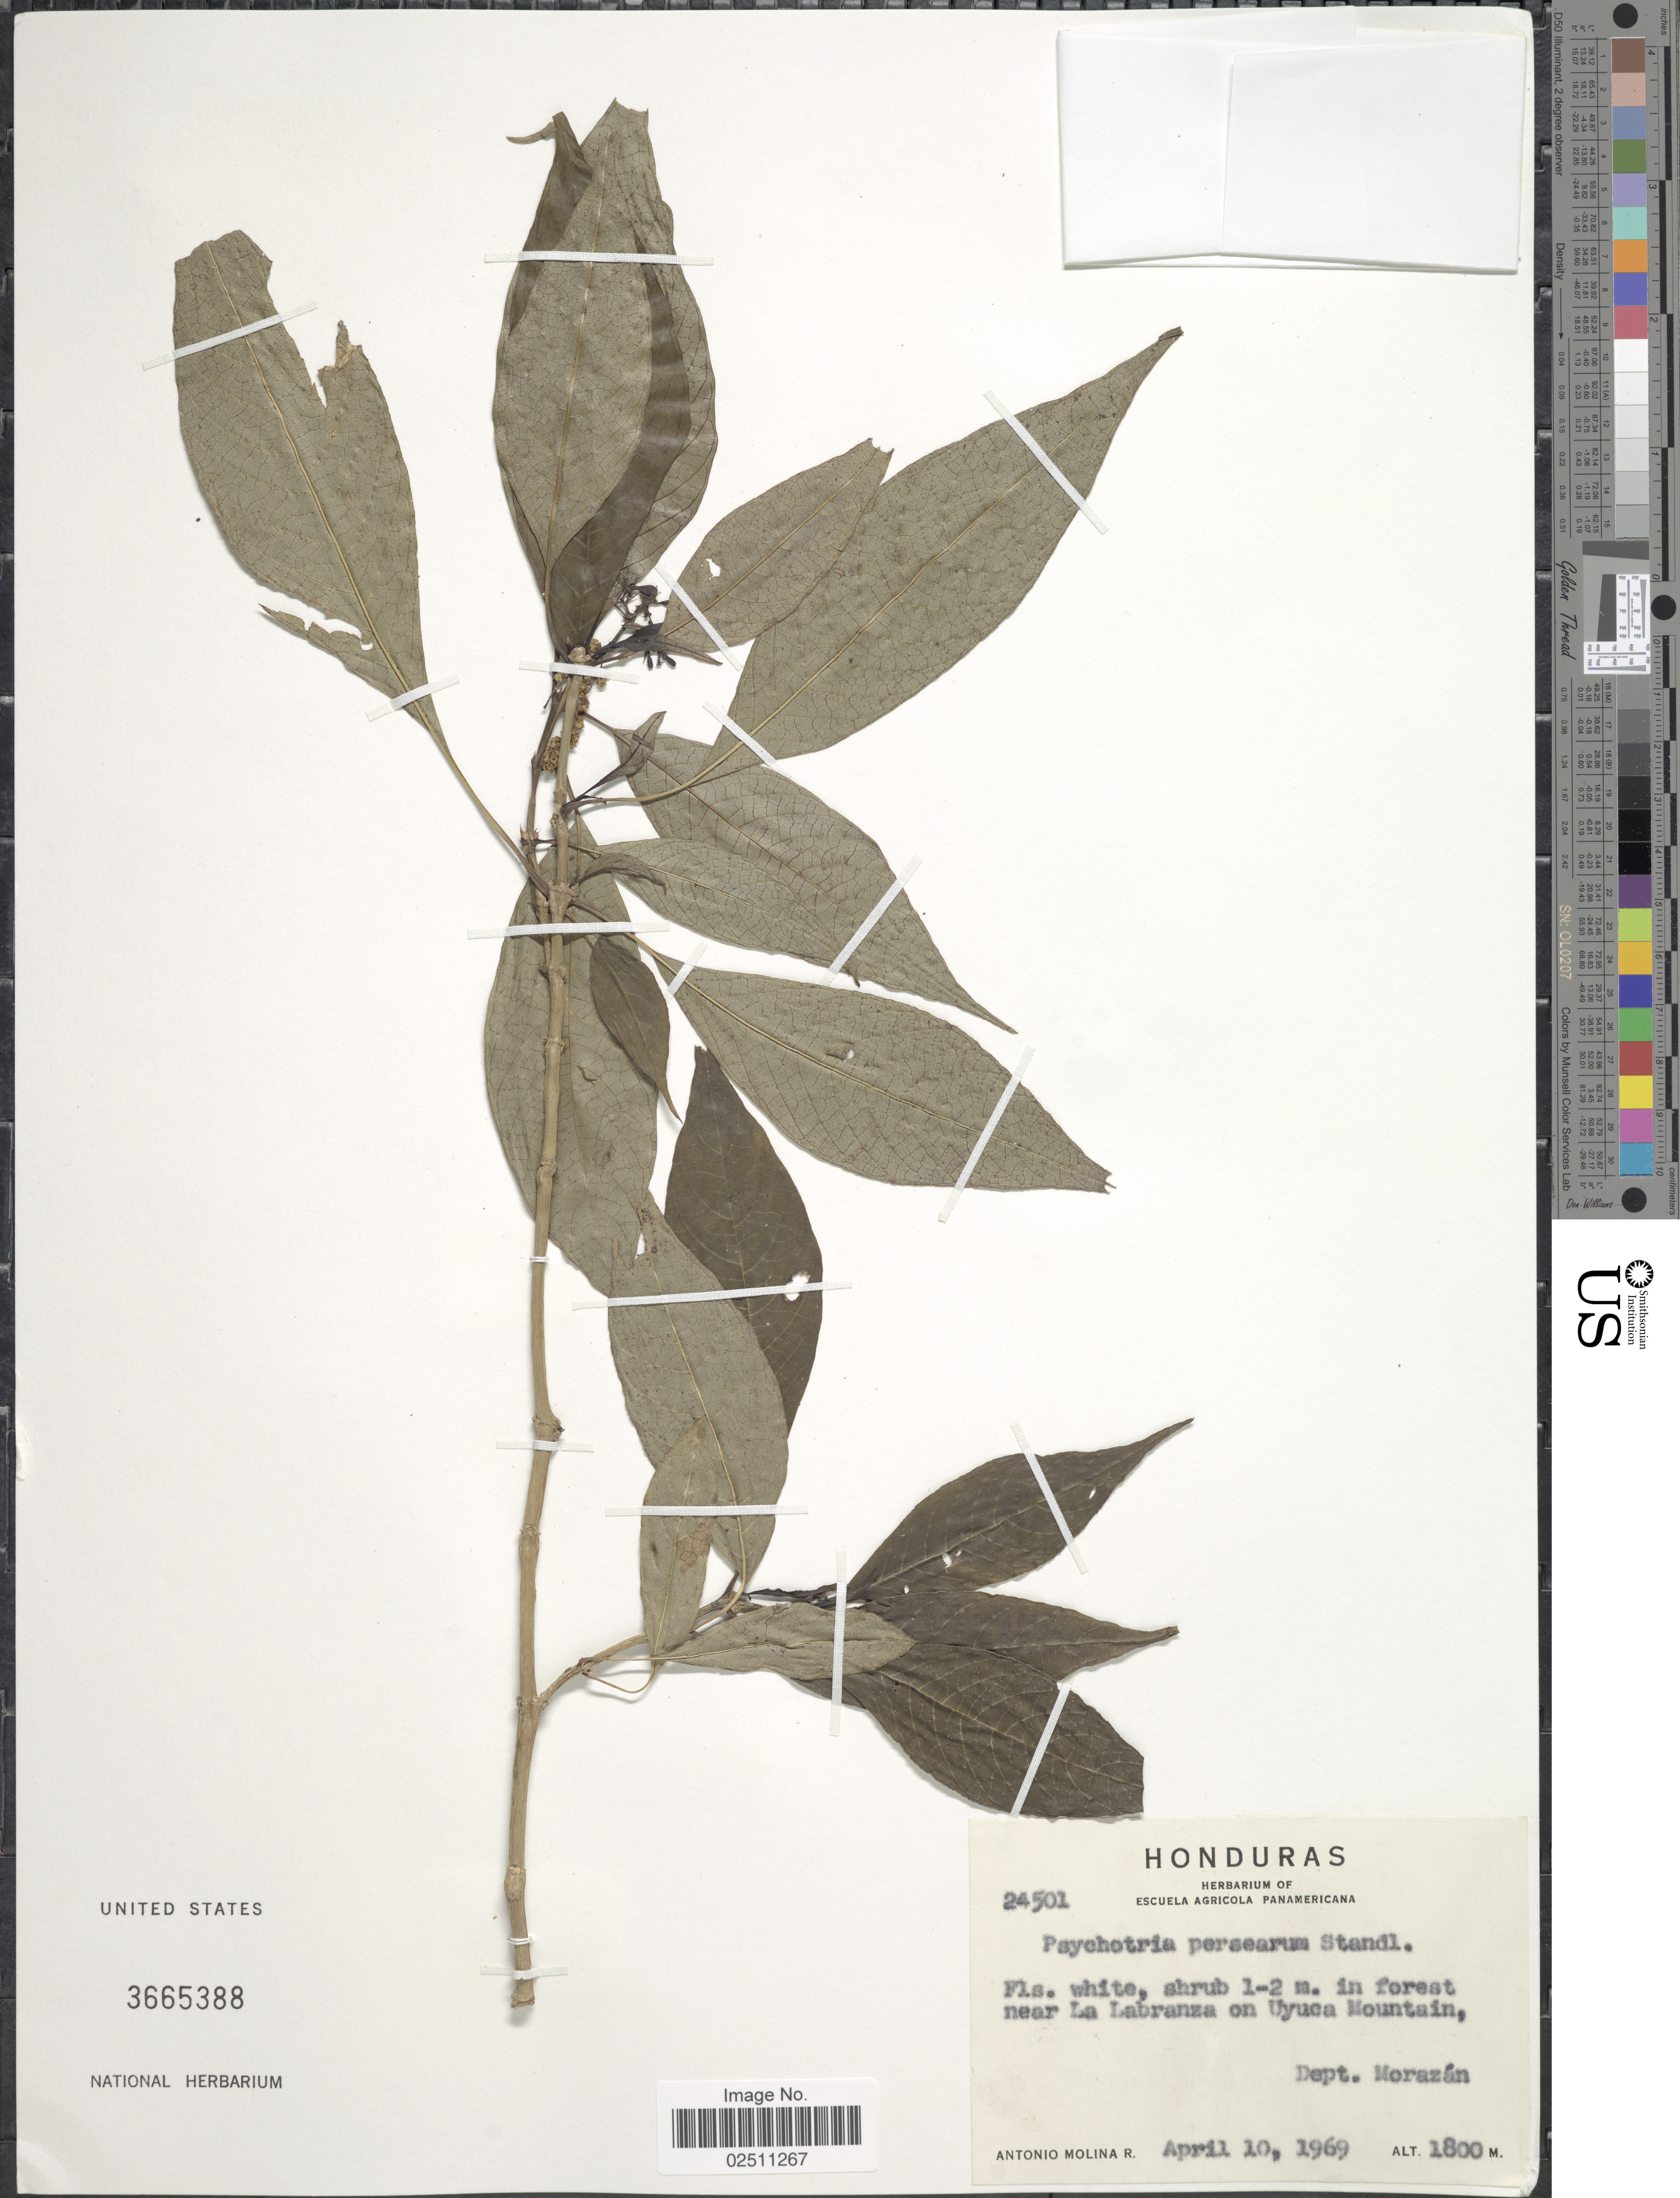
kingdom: Plantae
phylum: Tracheophyta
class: Magnoliopsida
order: Gentianales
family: Rubiaceae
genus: Psychotria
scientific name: Psychotria persearum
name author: Standl.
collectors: A. Molina R.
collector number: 24501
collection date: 1969-04-10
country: Honduras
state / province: Fco. Morazán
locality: In forest near La Labranza on Uyuca Mountain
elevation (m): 1800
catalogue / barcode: US 3665388